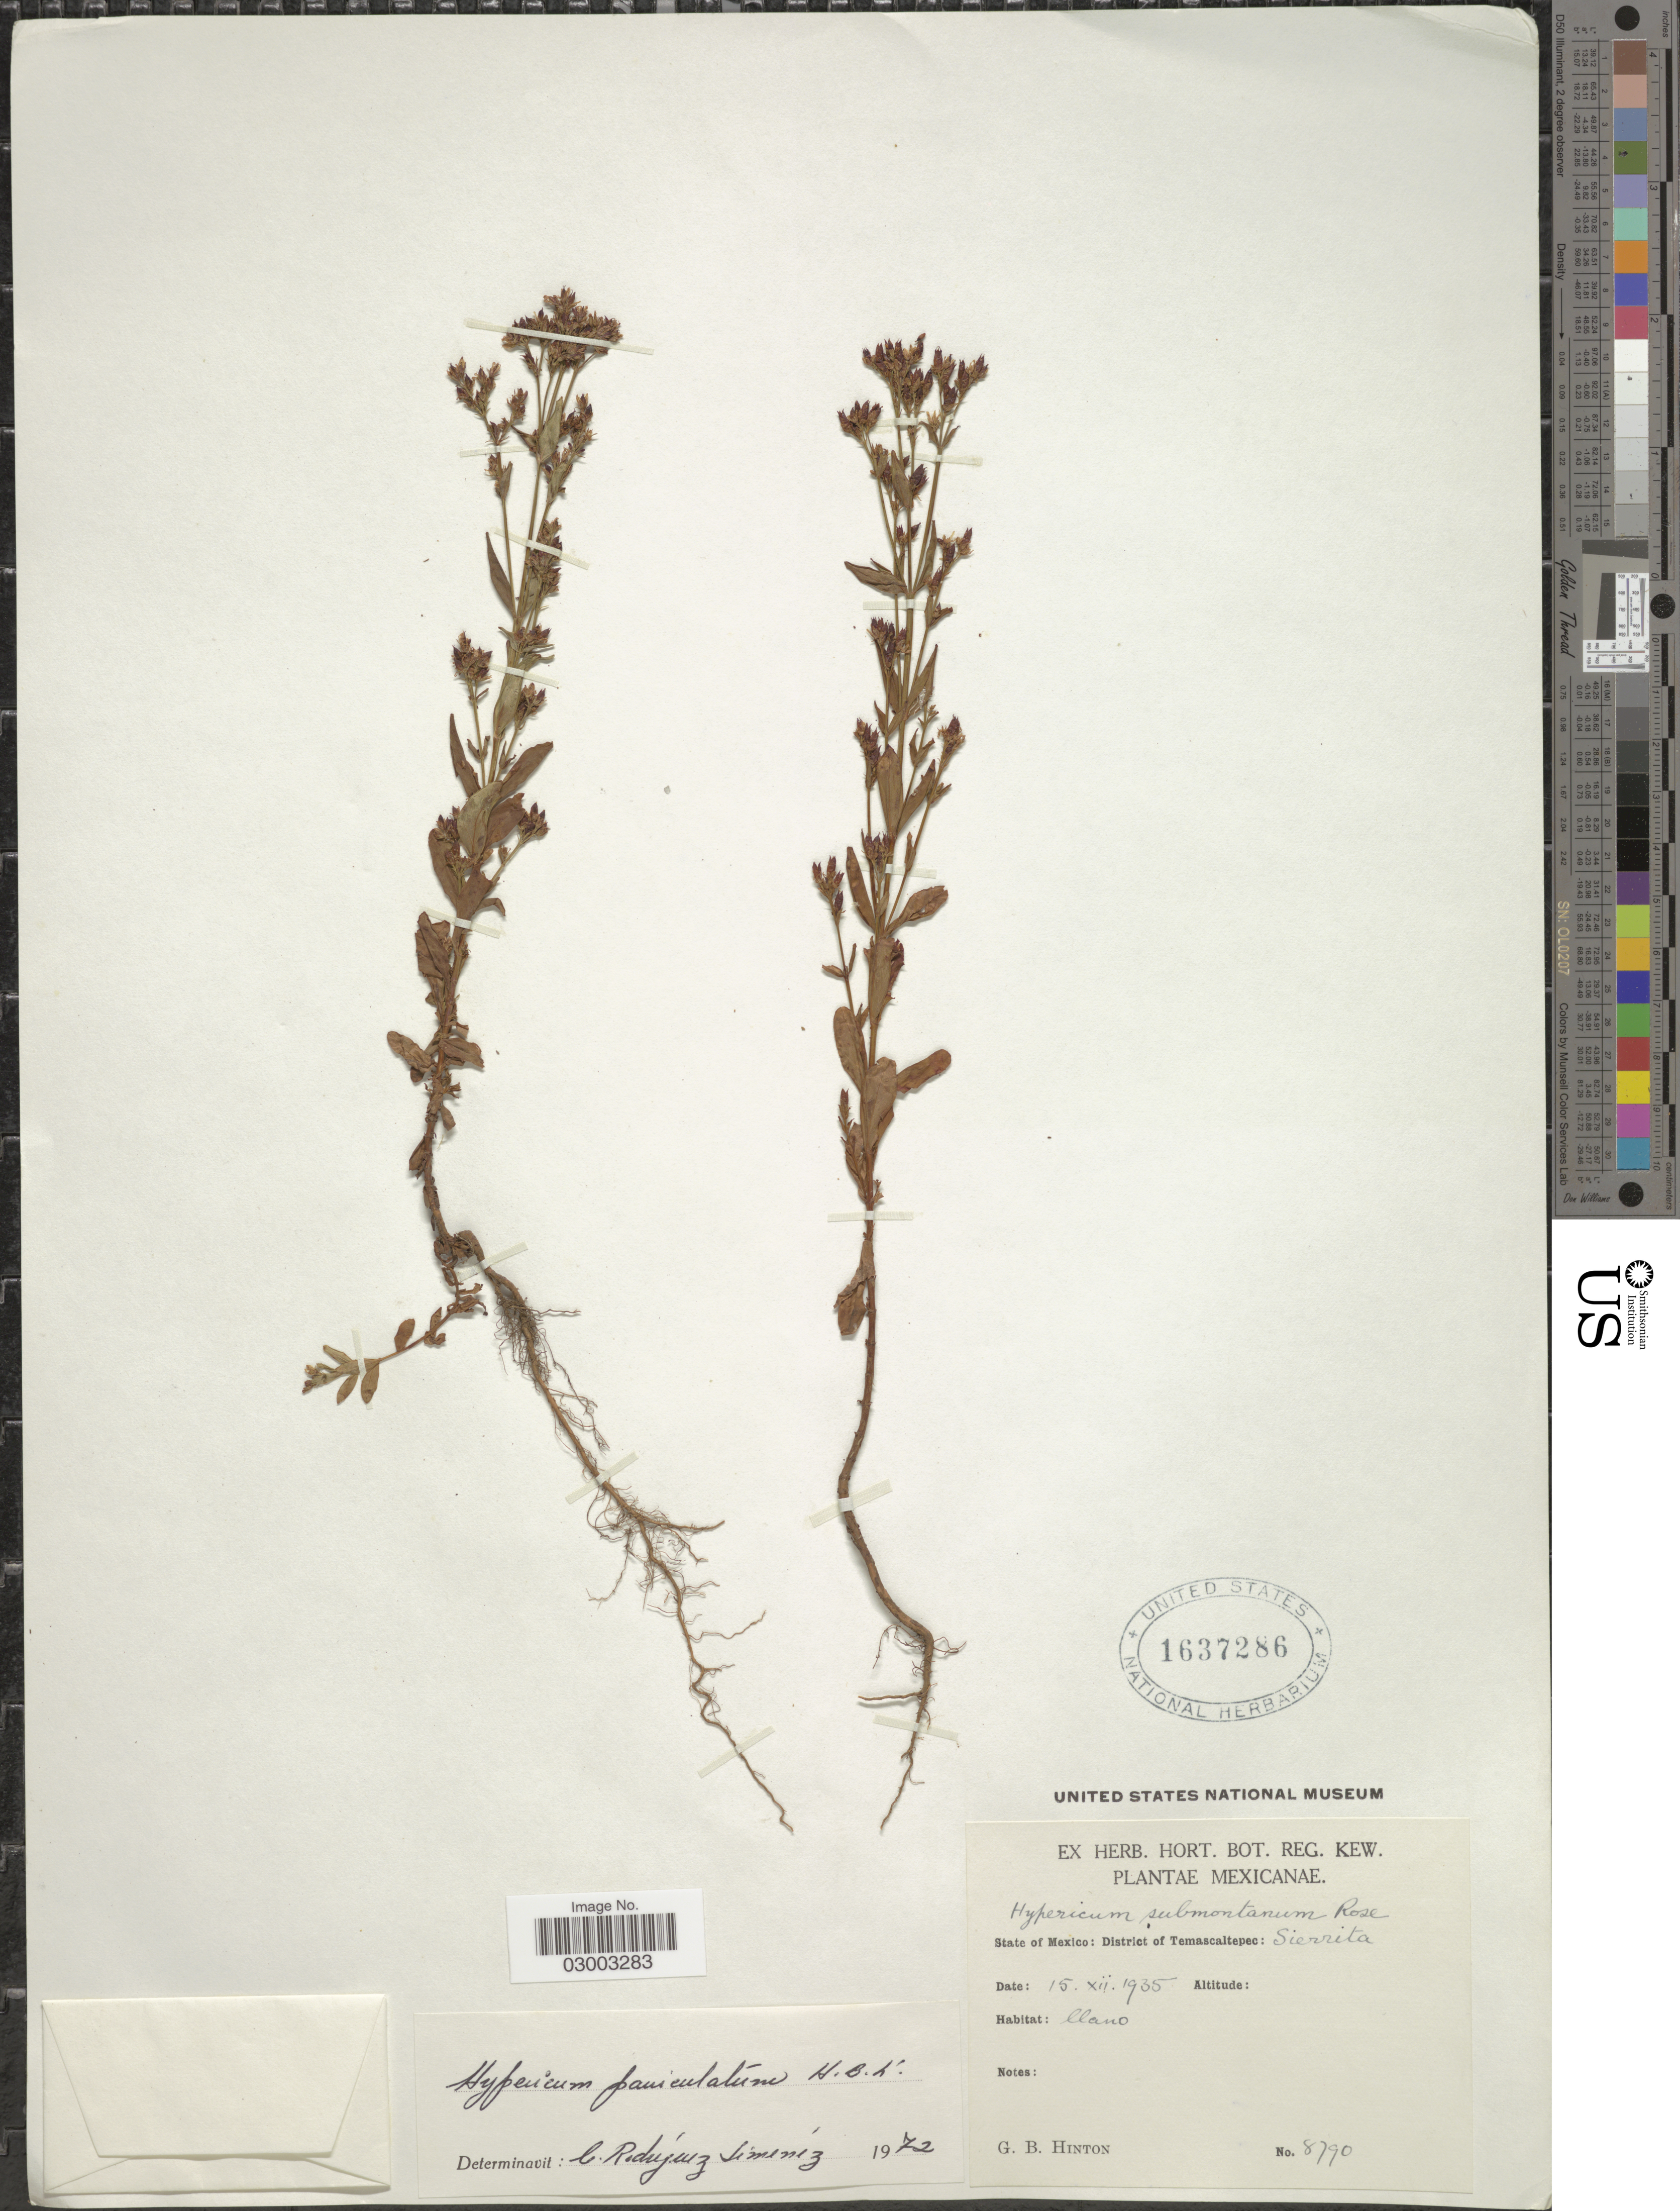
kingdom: Plantae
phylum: Tracheophyta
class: Magnoliopsida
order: Malpighiales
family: Hypericaceae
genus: Hypericum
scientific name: Hypericum philonotis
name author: Schltdl. & Cham.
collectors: G. B. Hinton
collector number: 8790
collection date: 1938-12-15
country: Mexico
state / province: México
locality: State of Mexico: District of Temascaltepec: Sierrita.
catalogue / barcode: US 1637286